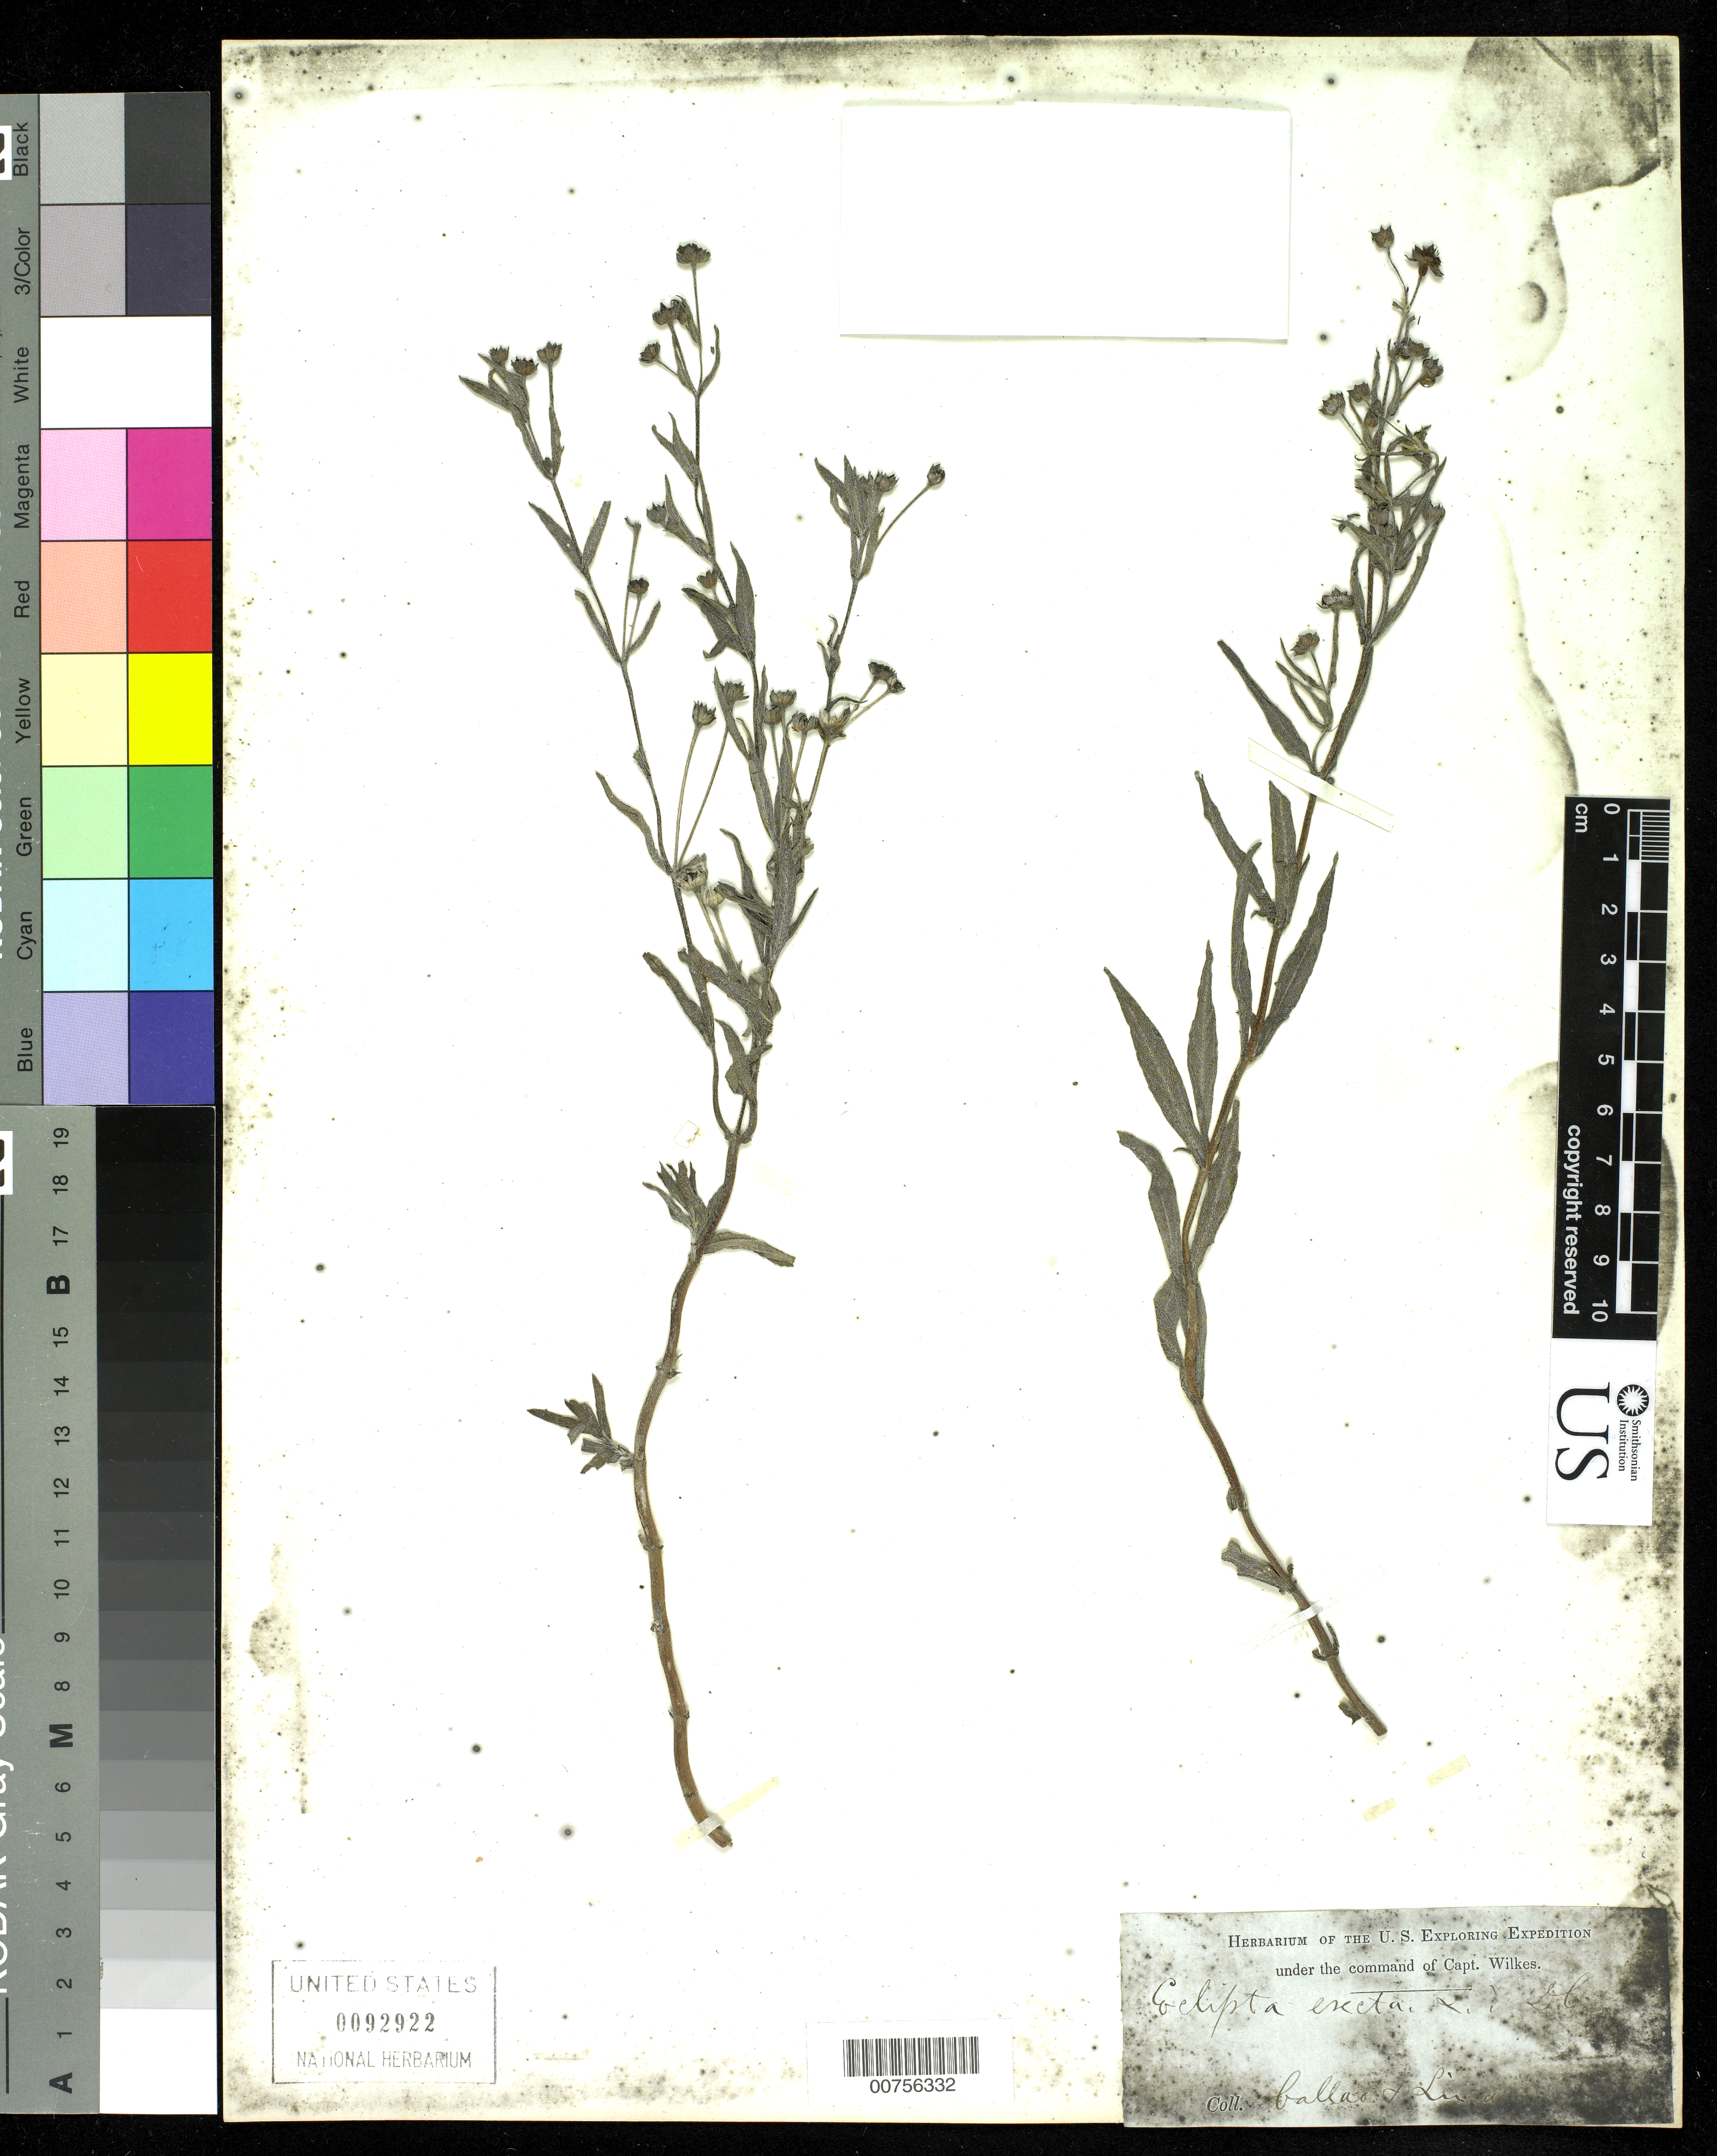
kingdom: Plantae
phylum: Tracheophyta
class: Magnoliopsida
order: Asterales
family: Asteraceae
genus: Eclipta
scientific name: Eclipta erecta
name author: L.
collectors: Wilkes Explor. Exped.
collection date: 1838/1842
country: Peru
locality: Callao & Lima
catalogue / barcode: US 92922